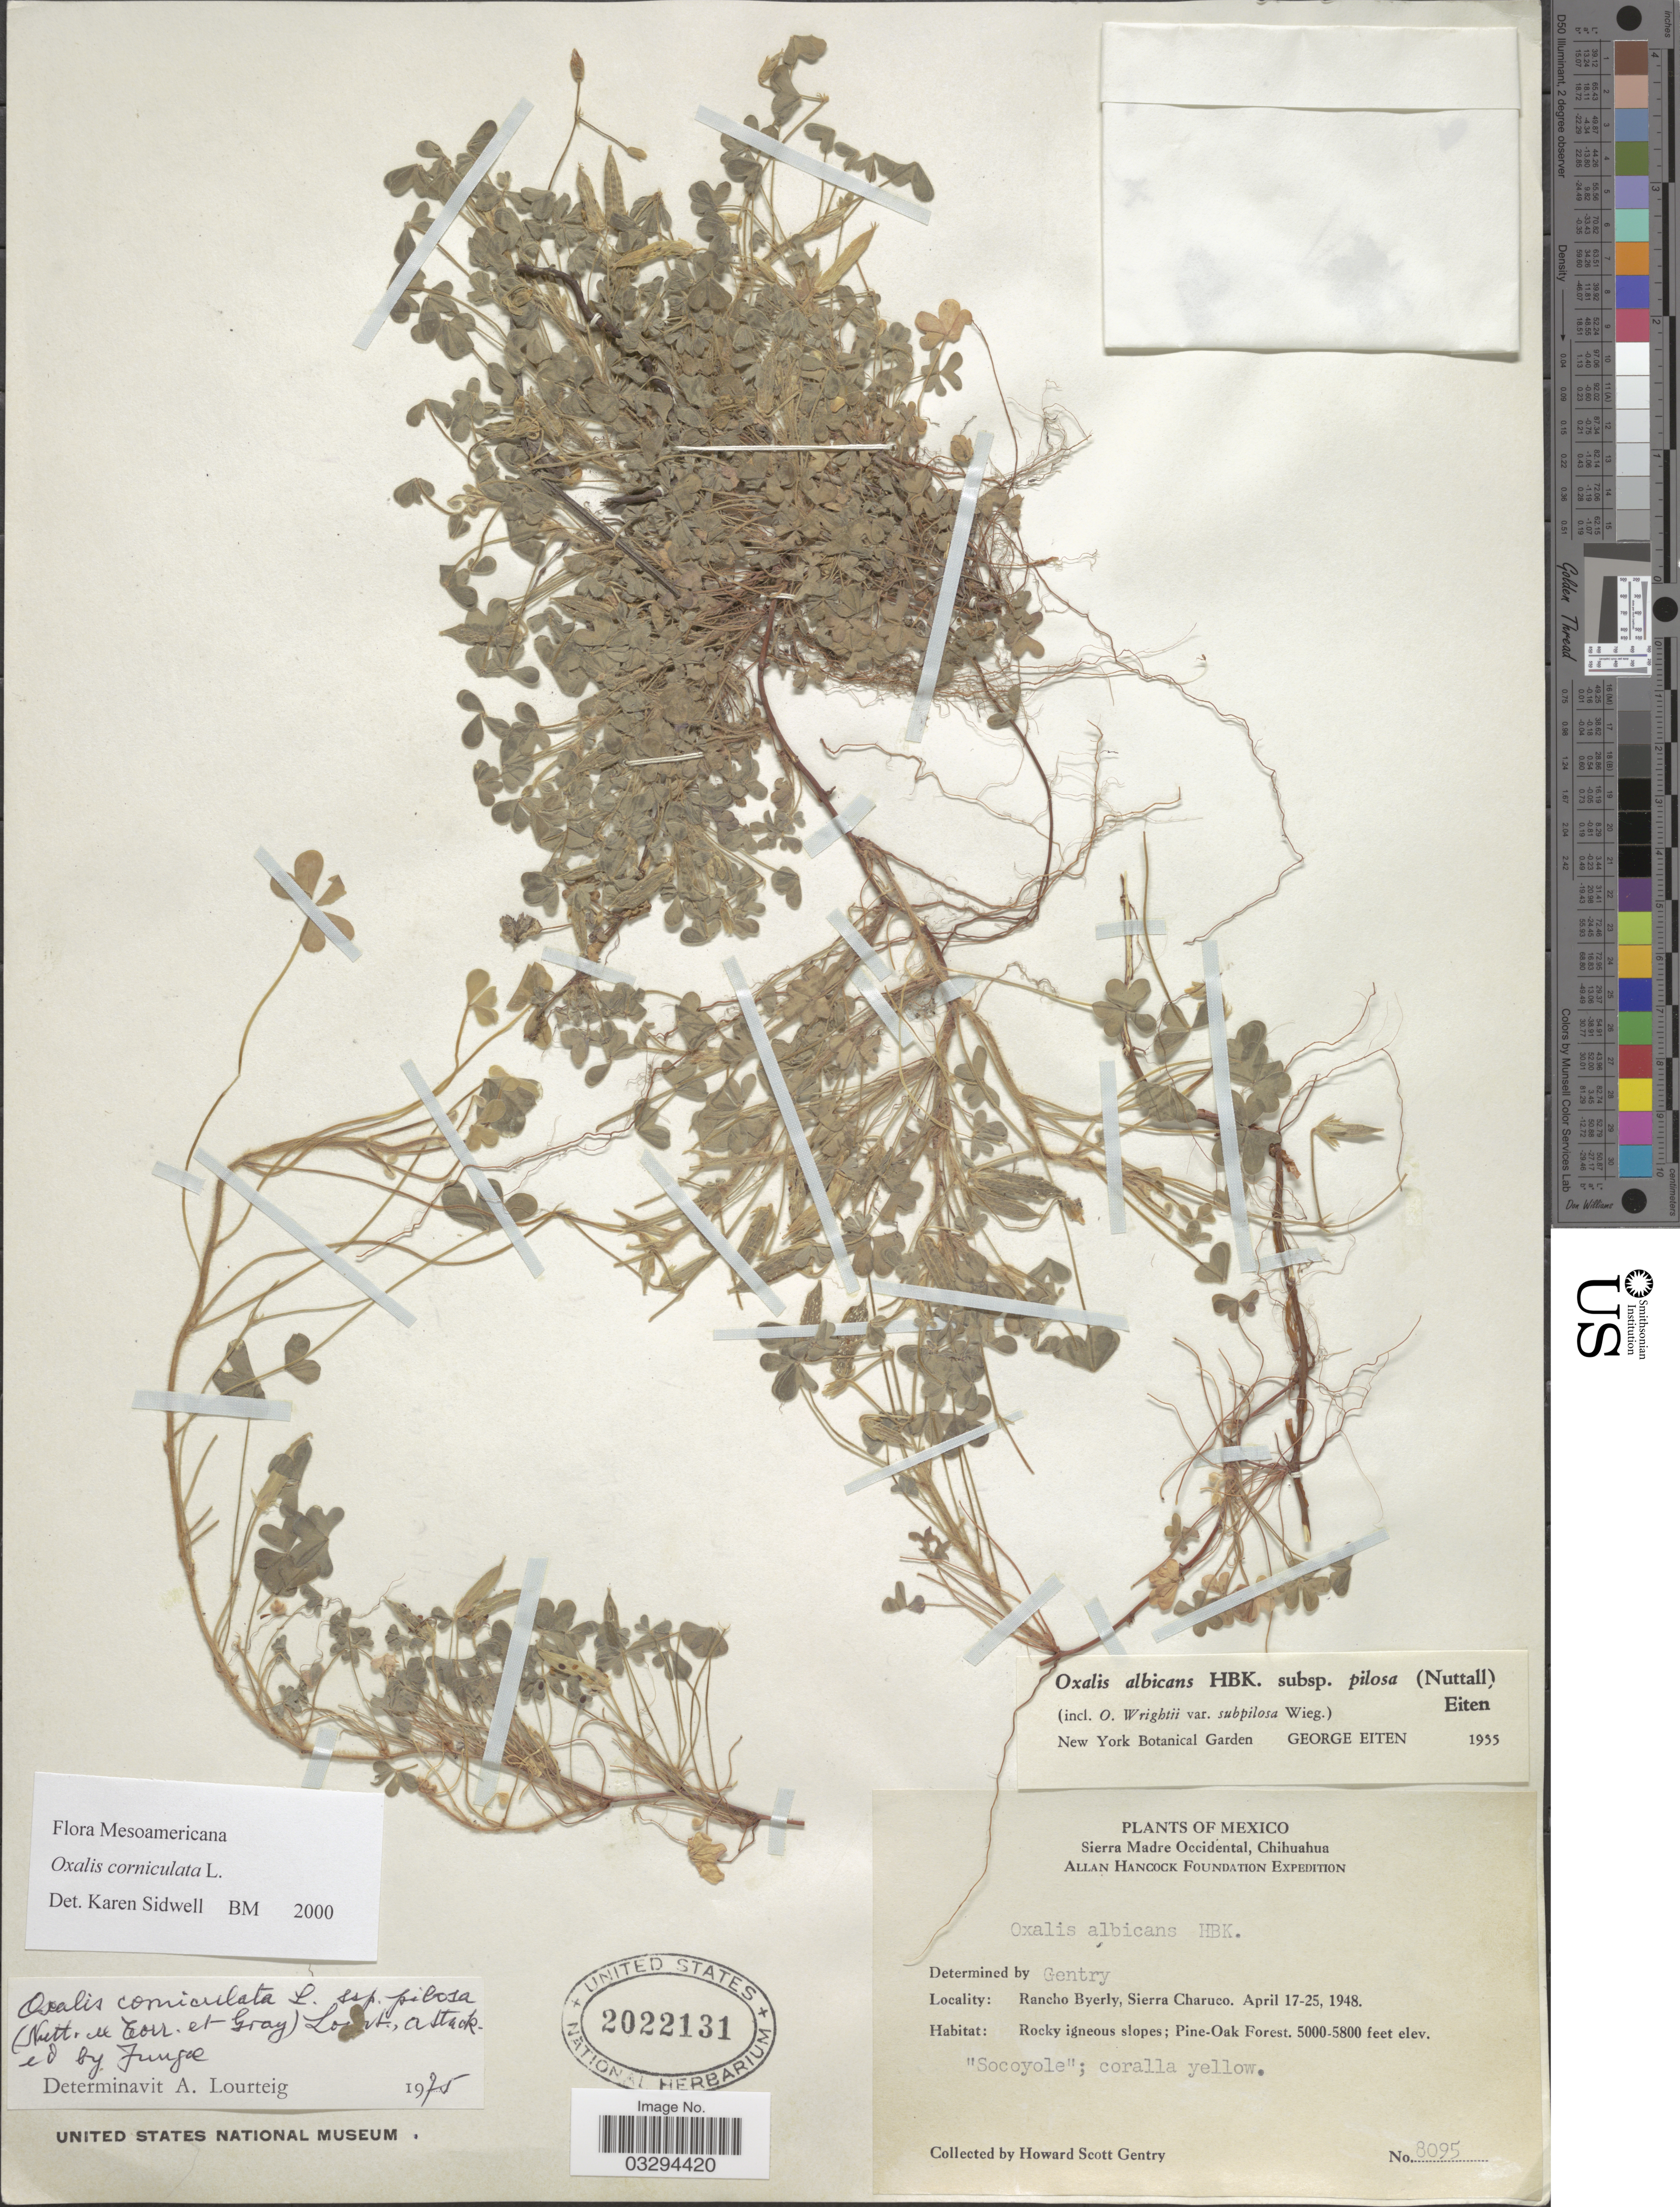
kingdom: Plantae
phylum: Tracheophyta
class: Magnoliopsida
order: Oxalidales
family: Oxalidaceae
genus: Oxalis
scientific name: Oxalis corniculata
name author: L.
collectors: H. S. Gentry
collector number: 8095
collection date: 1948-04-17/1948-04-25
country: Mexico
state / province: Chihuahua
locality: Sierra Madre Occidental, Rancho Byerly, Sierra Charuco.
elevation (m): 1524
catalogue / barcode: US 2022131